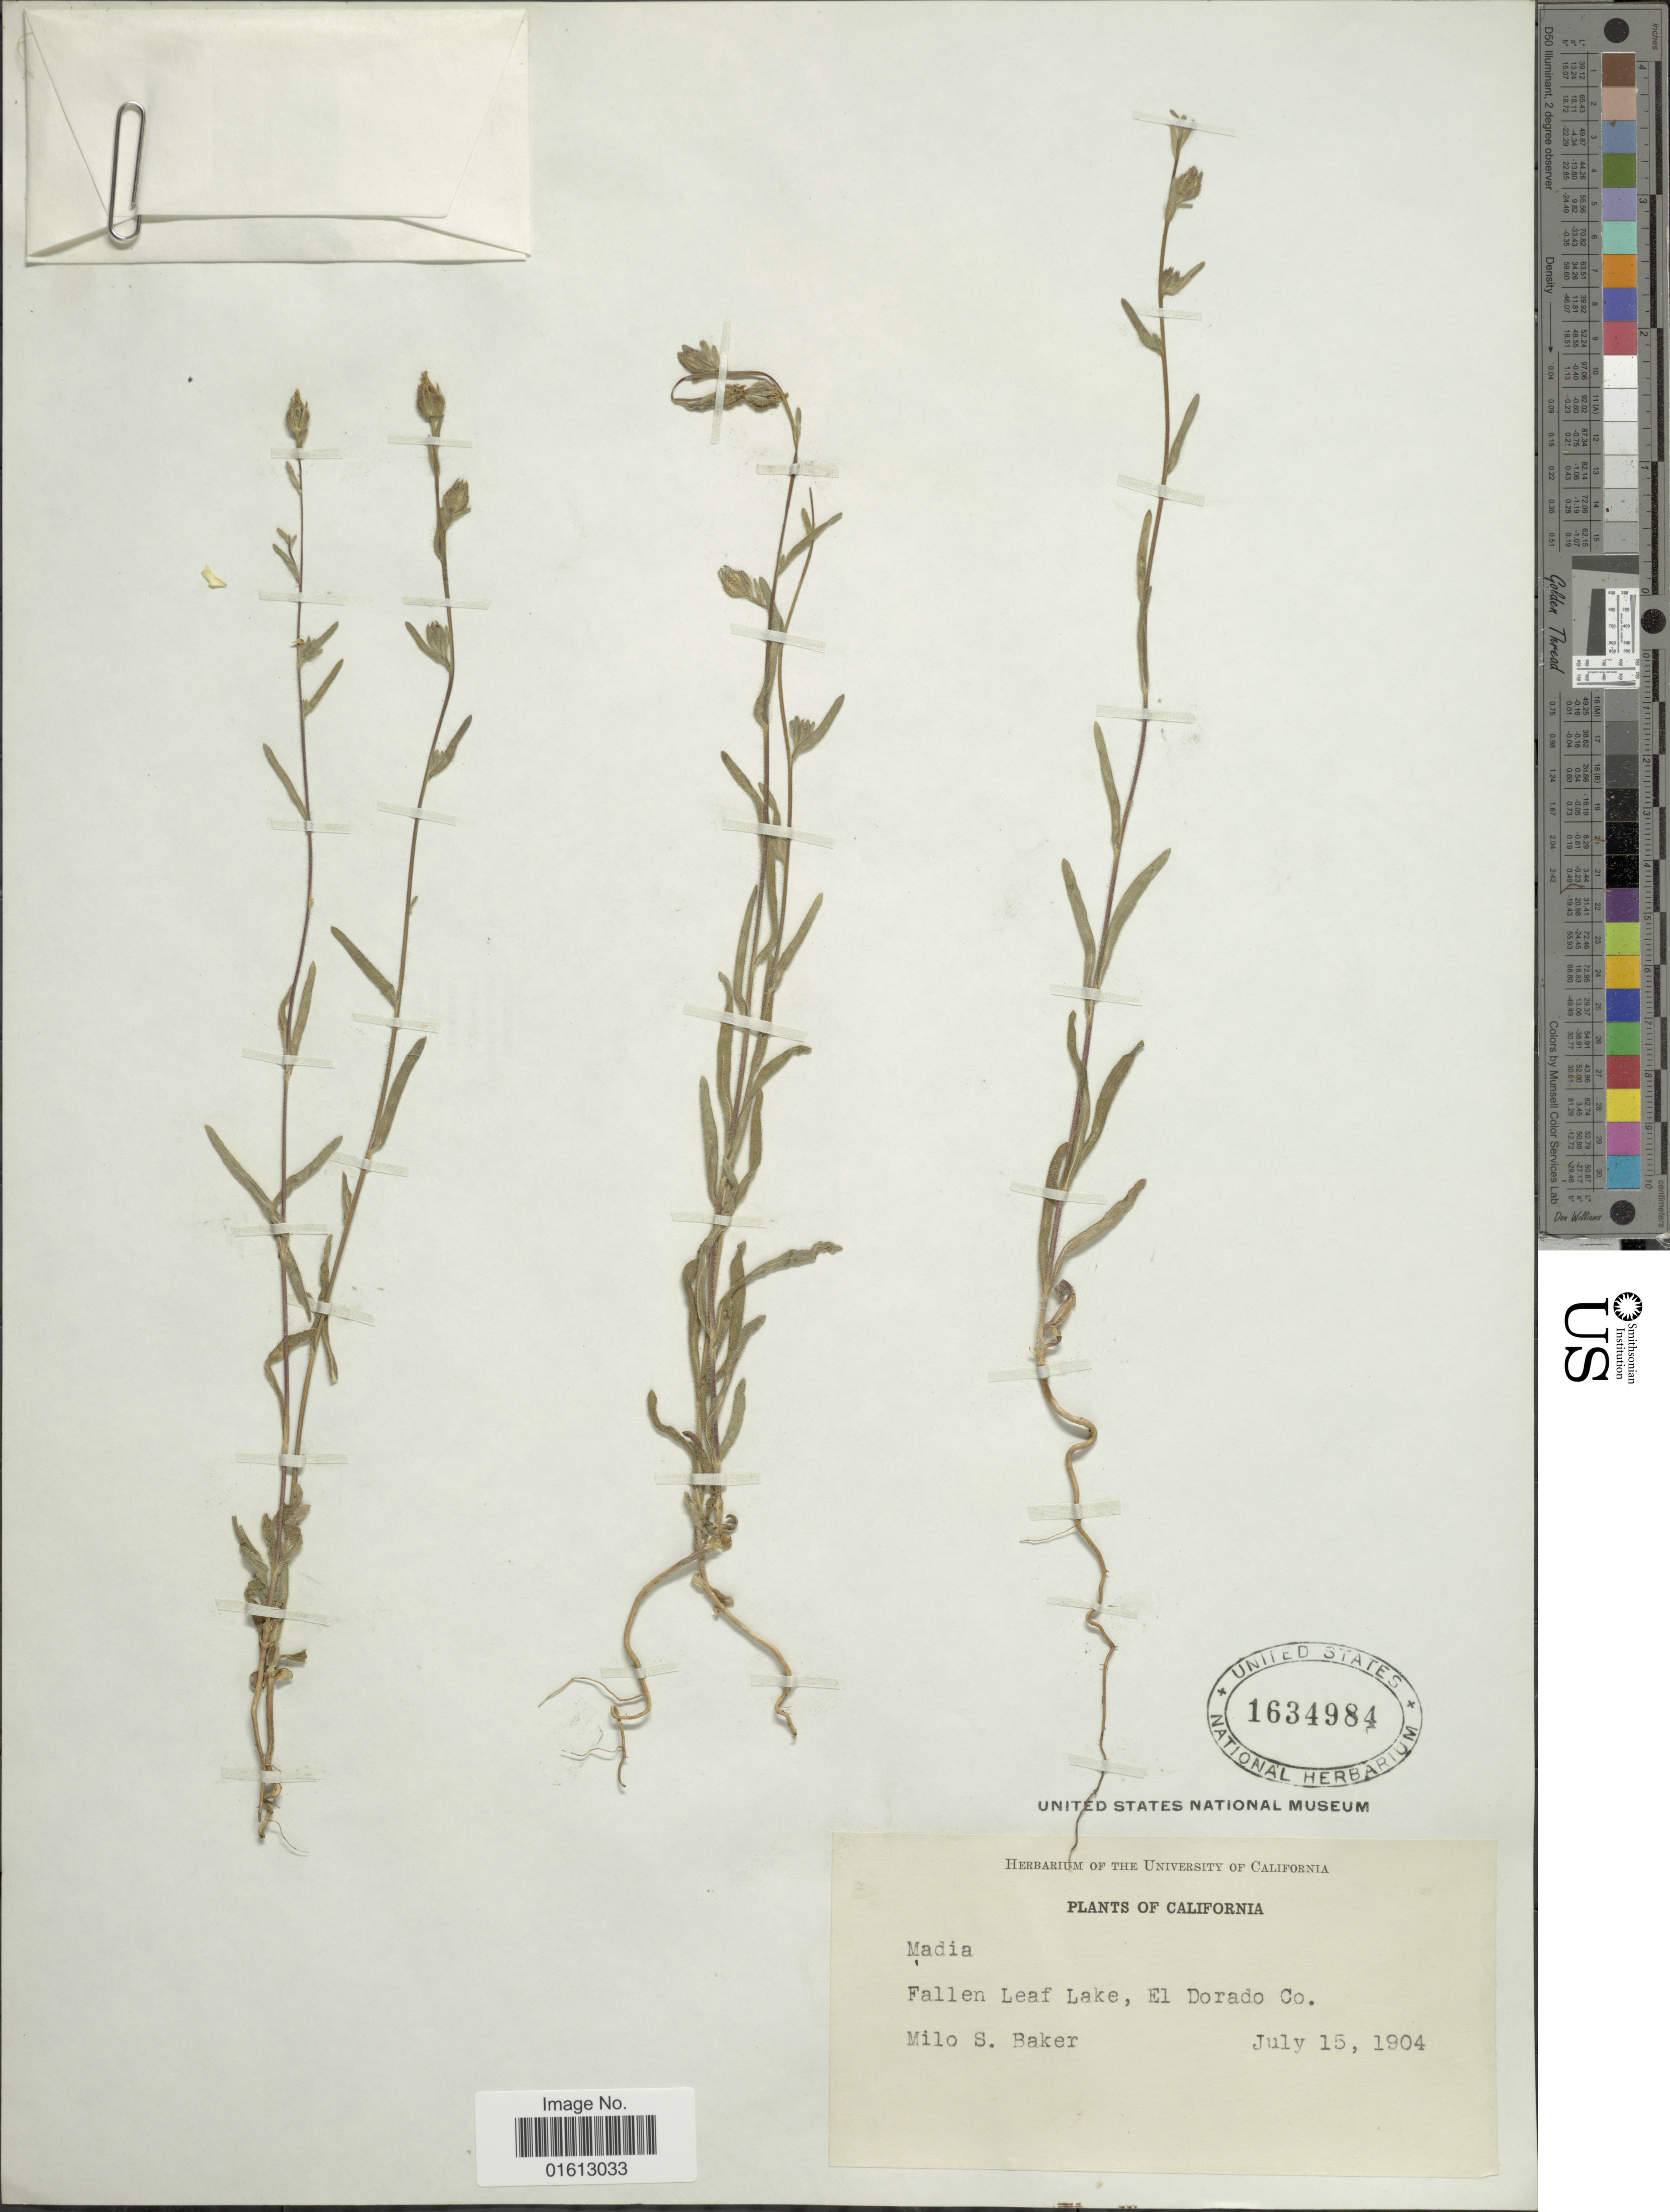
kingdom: Plantae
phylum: Tracheophyta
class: Magnoliopsida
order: Asterales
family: Asteraceae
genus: Madia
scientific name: Madia sp.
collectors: M. S. Baker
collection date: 1904-07-15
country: United States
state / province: California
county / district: El Dorado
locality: California, Fallen Leaf Lake, El Dorado Co.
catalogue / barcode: US 1634984